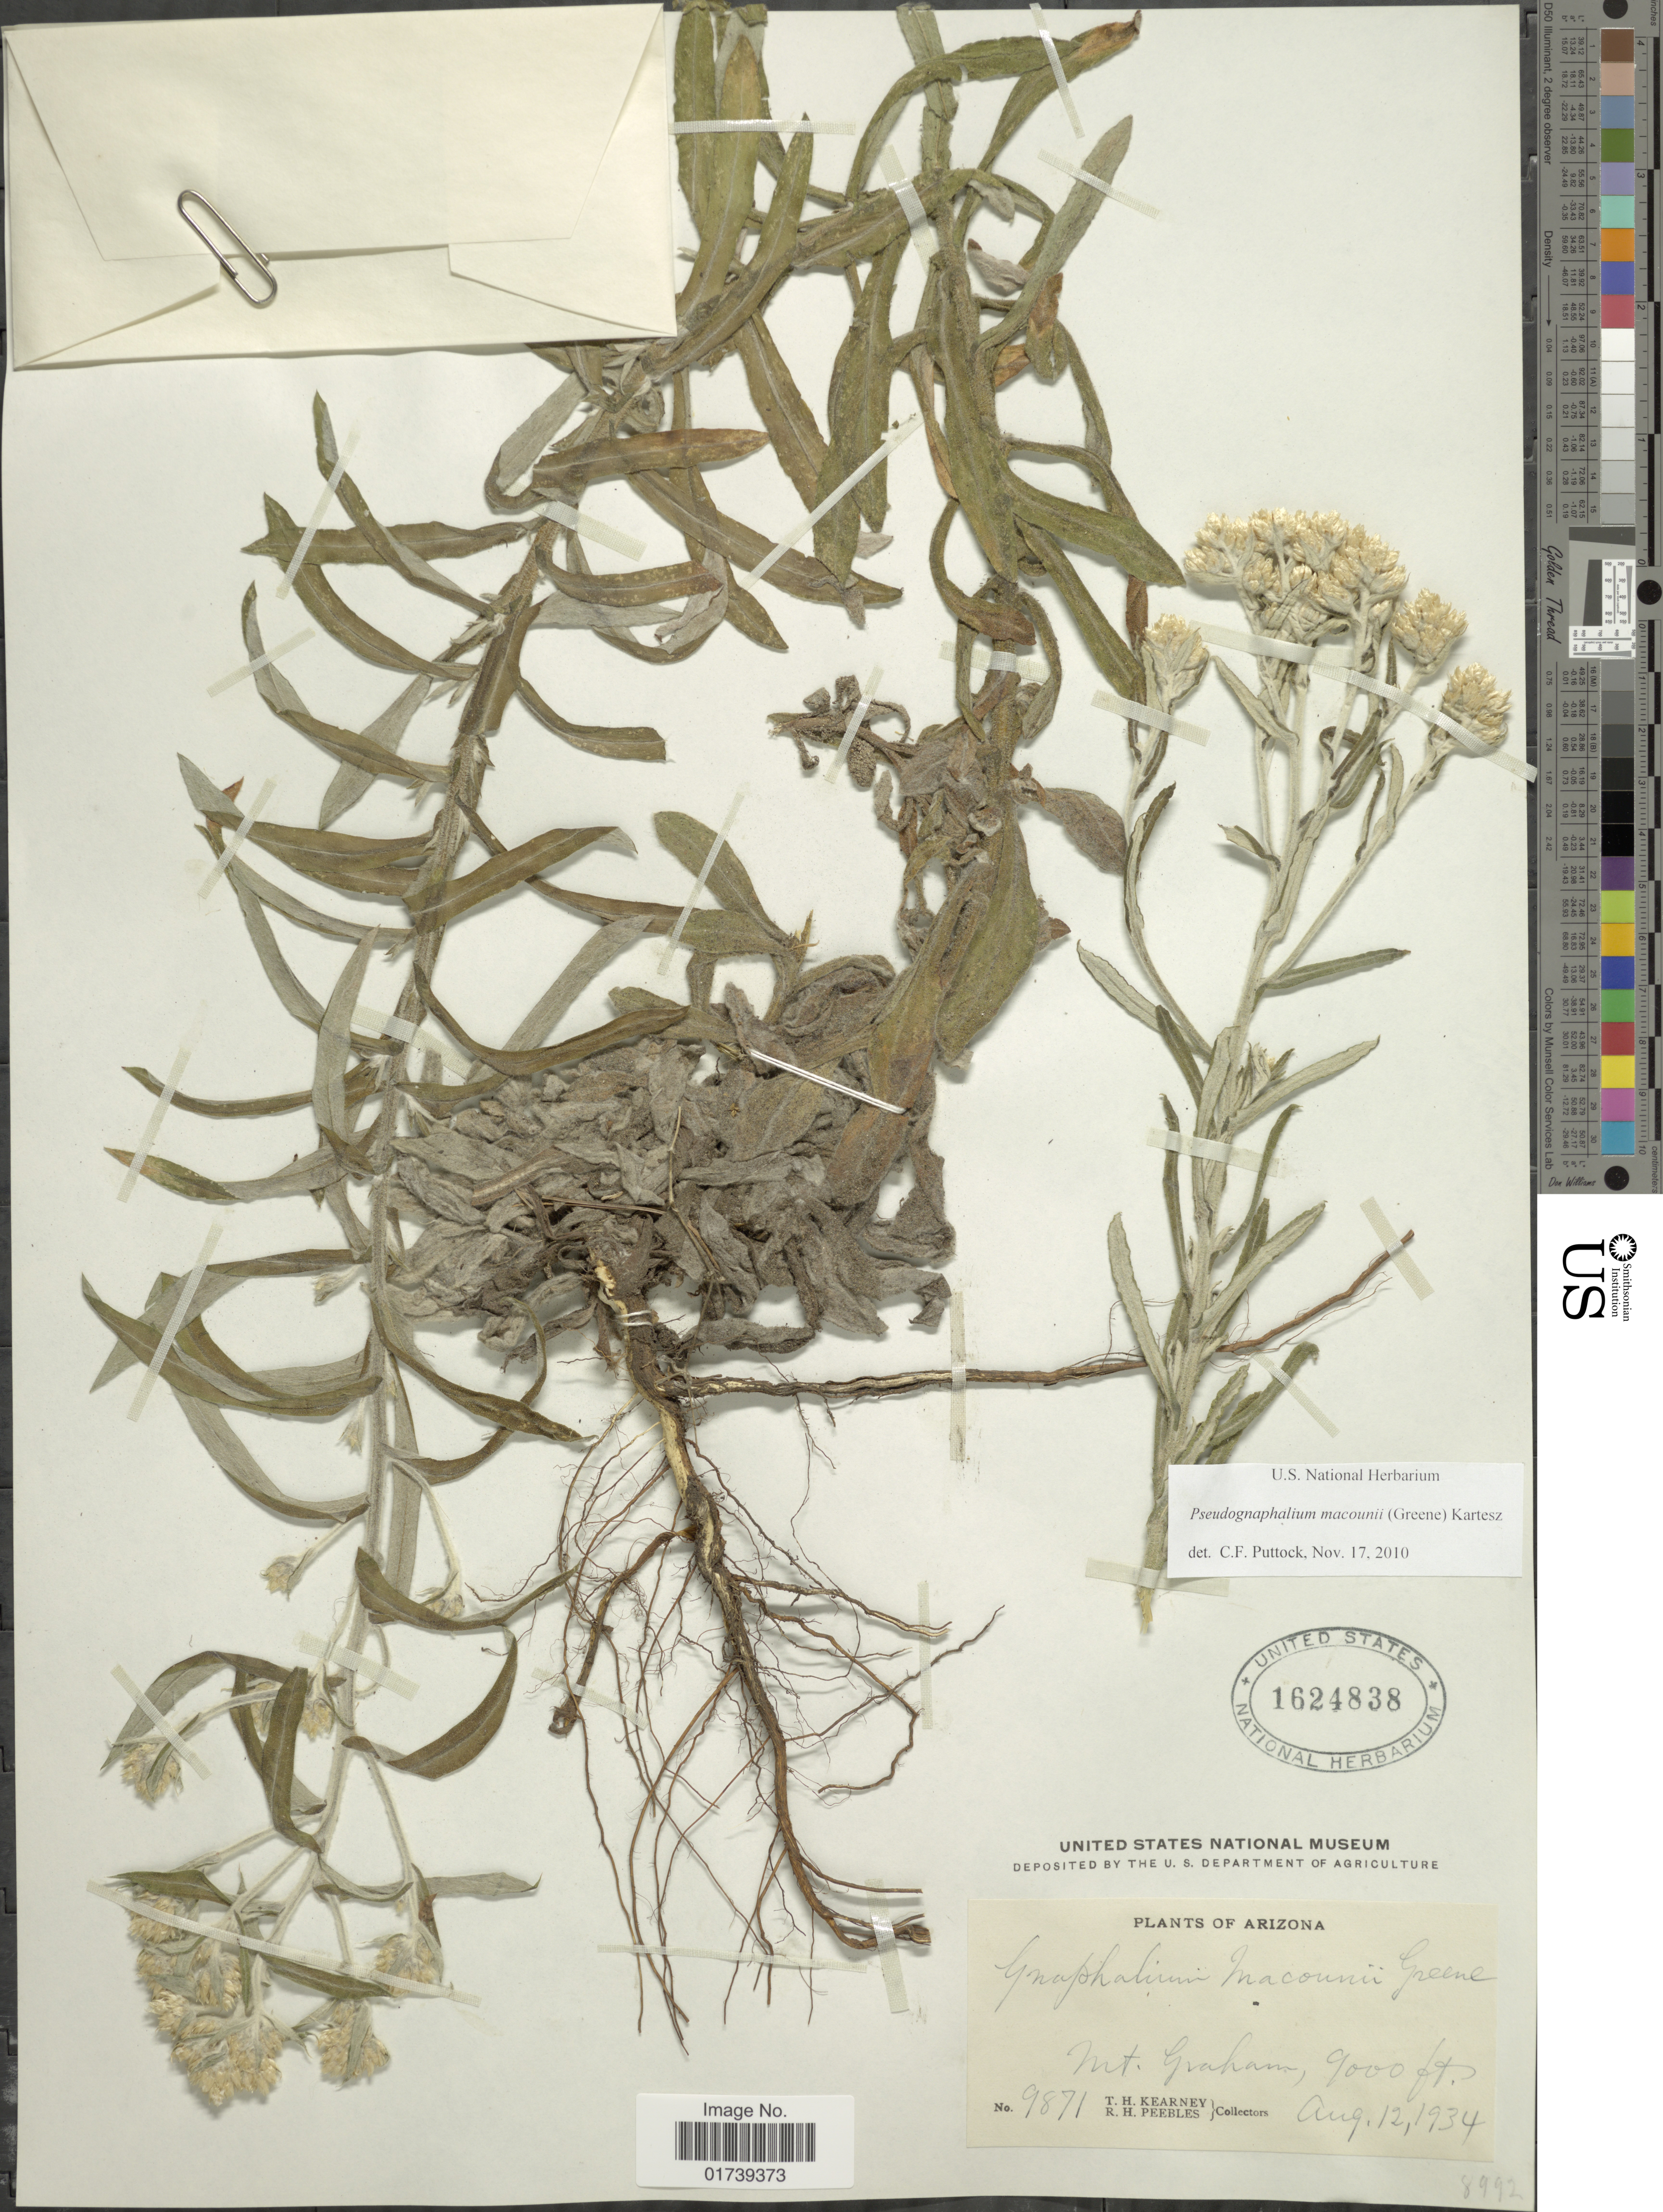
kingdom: Plantae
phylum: Tracheophyta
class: Magnoliopsida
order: Asterales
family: Asteraceae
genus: Pseudognaphalium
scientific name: Pseudognaphalium macounii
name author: (Greene) Kartesz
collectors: T. H. Kearney & R. H. Peebles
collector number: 9871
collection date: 1934-08-12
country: United States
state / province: Arizona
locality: Mt. Graham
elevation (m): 2743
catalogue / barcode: US 1624838